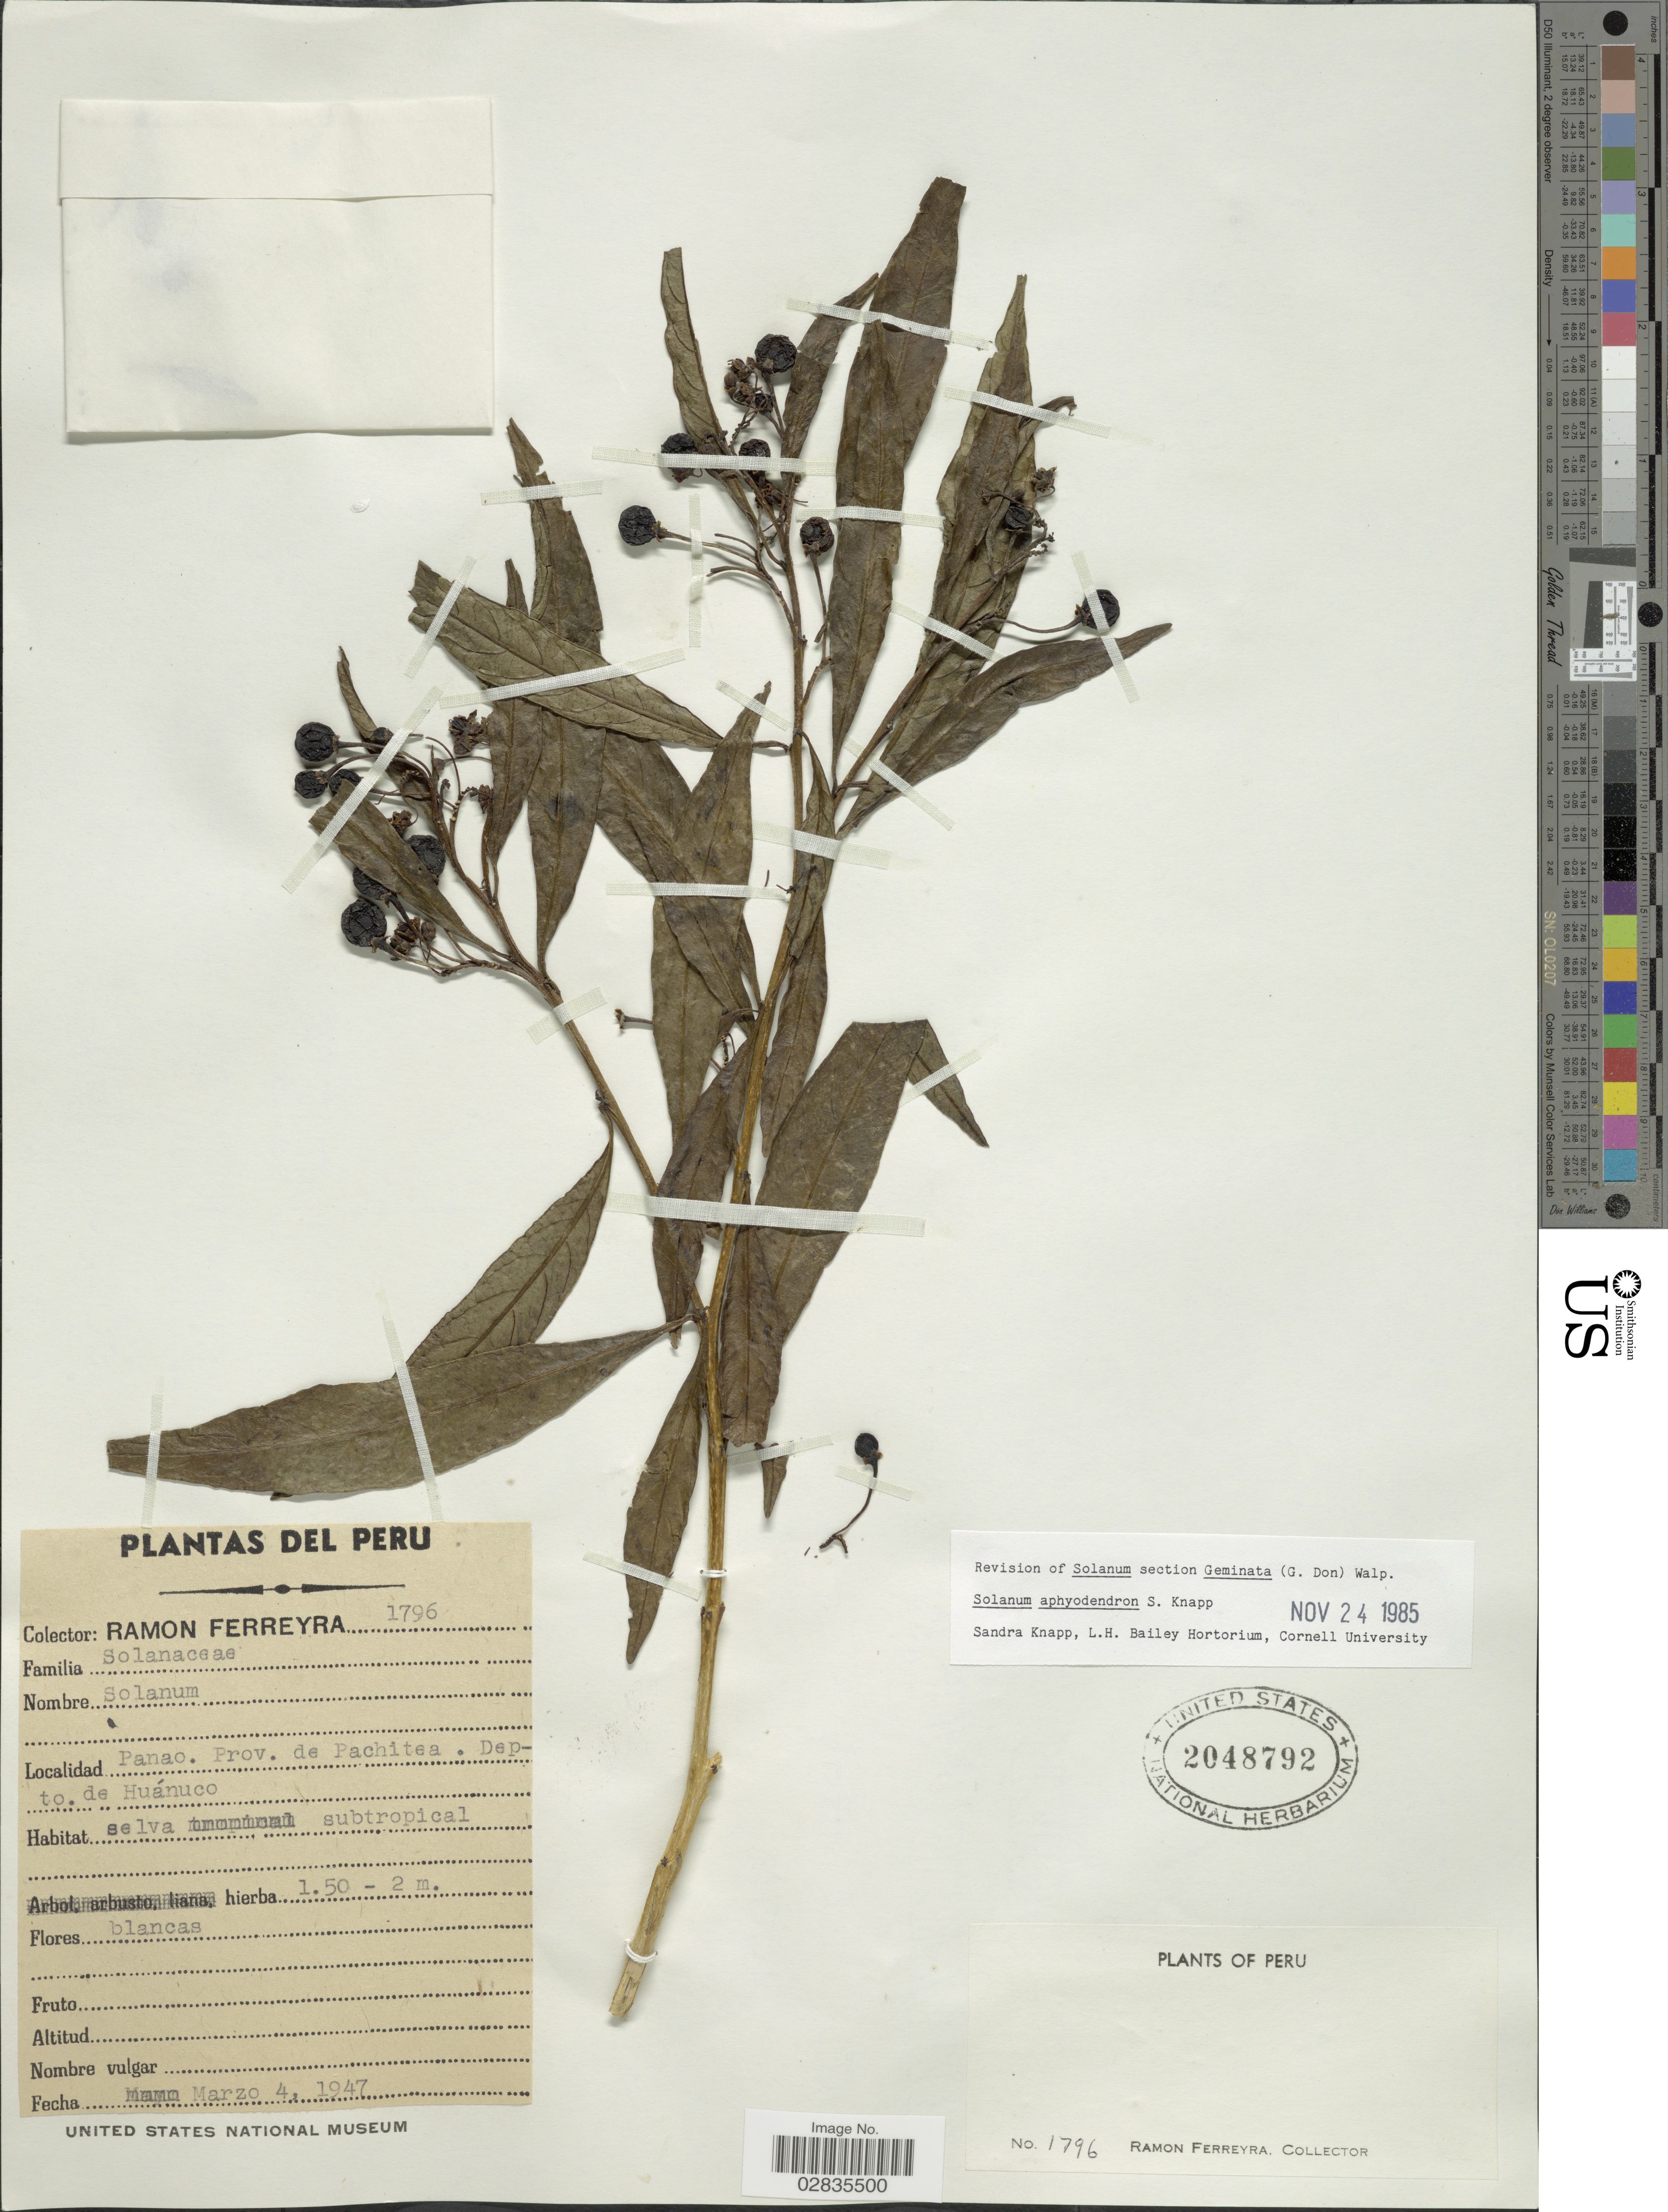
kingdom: Plantae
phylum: Tracheophyta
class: Magnoliopsida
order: Solanales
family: Solanaceae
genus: Solanum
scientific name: Solanum aphyodendron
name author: S. Knapp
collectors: R. A. Ferreyra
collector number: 1796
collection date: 1947-03-04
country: Peru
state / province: Huánuco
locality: Panao. Prov. de Pachitea, Depto. de Huánuco.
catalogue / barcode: US 2048792